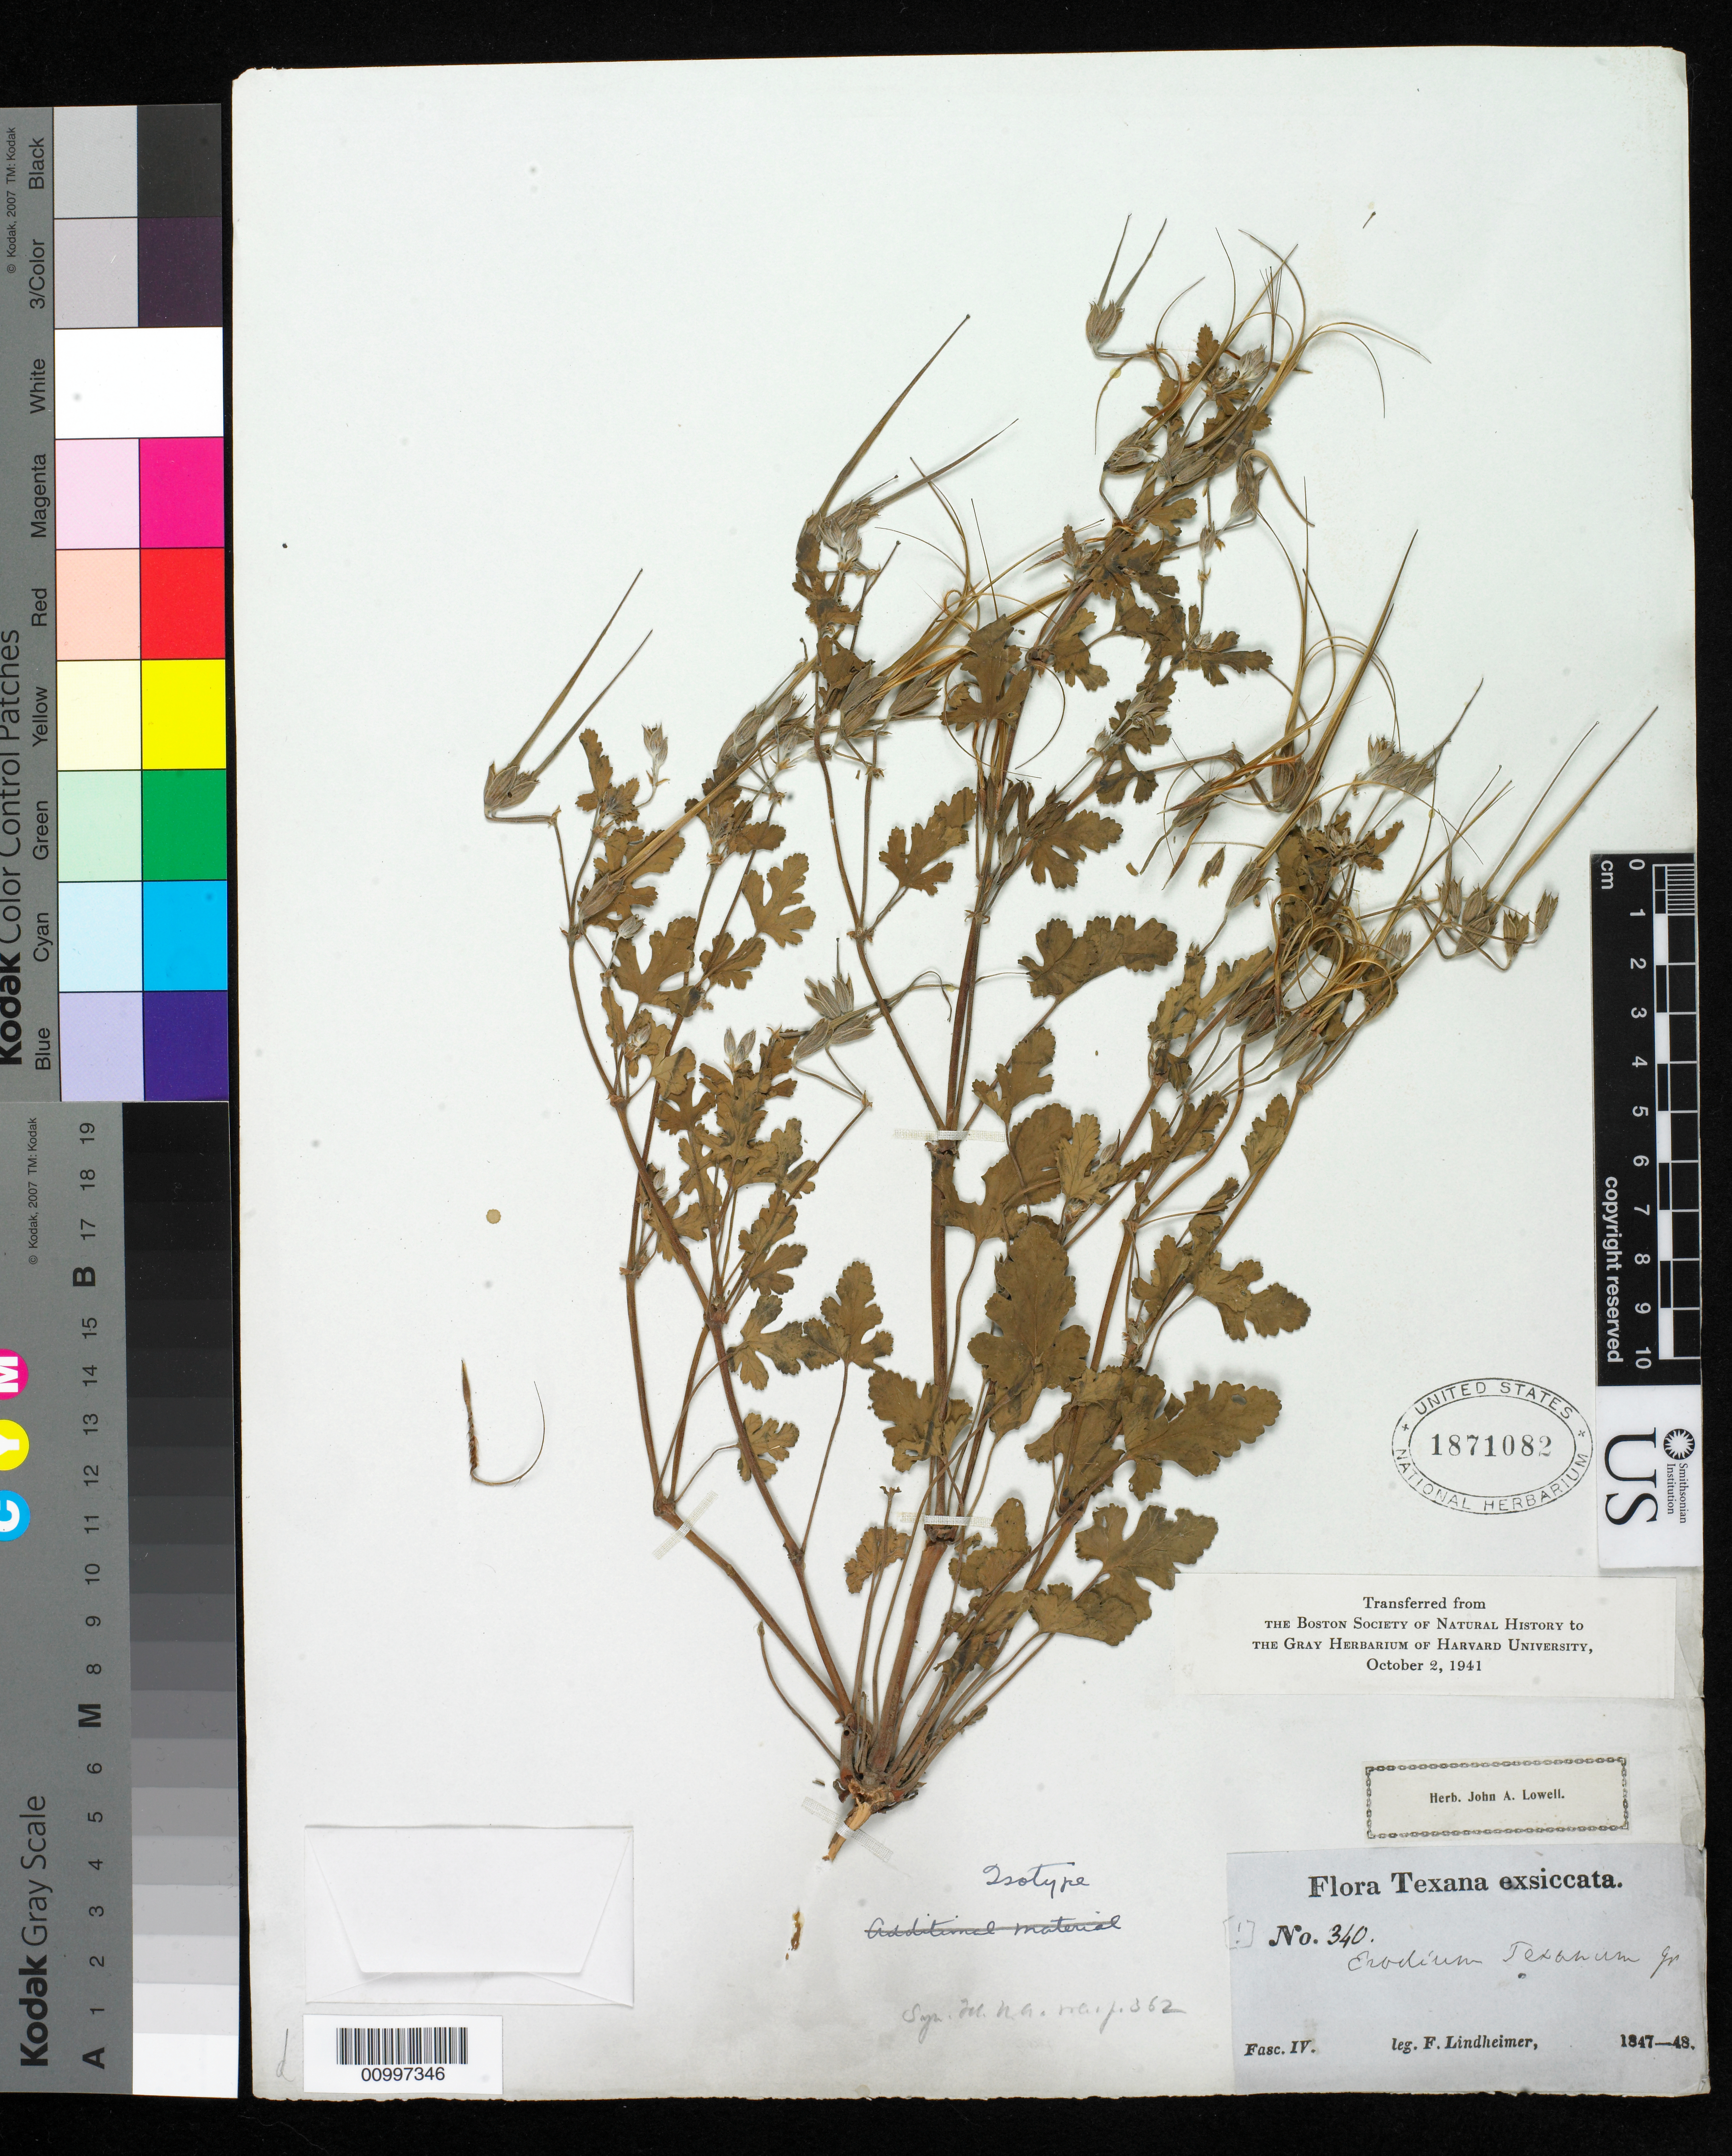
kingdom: Plantae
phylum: Tracheophyta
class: Magnoliopsida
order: Geraniales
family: Geraniaceae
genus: Erodium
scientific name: Erodium texanum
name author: A. Gray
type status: Isotype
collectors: F. J. Lindheimer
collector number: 340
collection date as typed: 1847 to -- --- 1848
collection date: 1847/1848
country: United States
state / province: Texas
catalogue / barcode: US 1871082